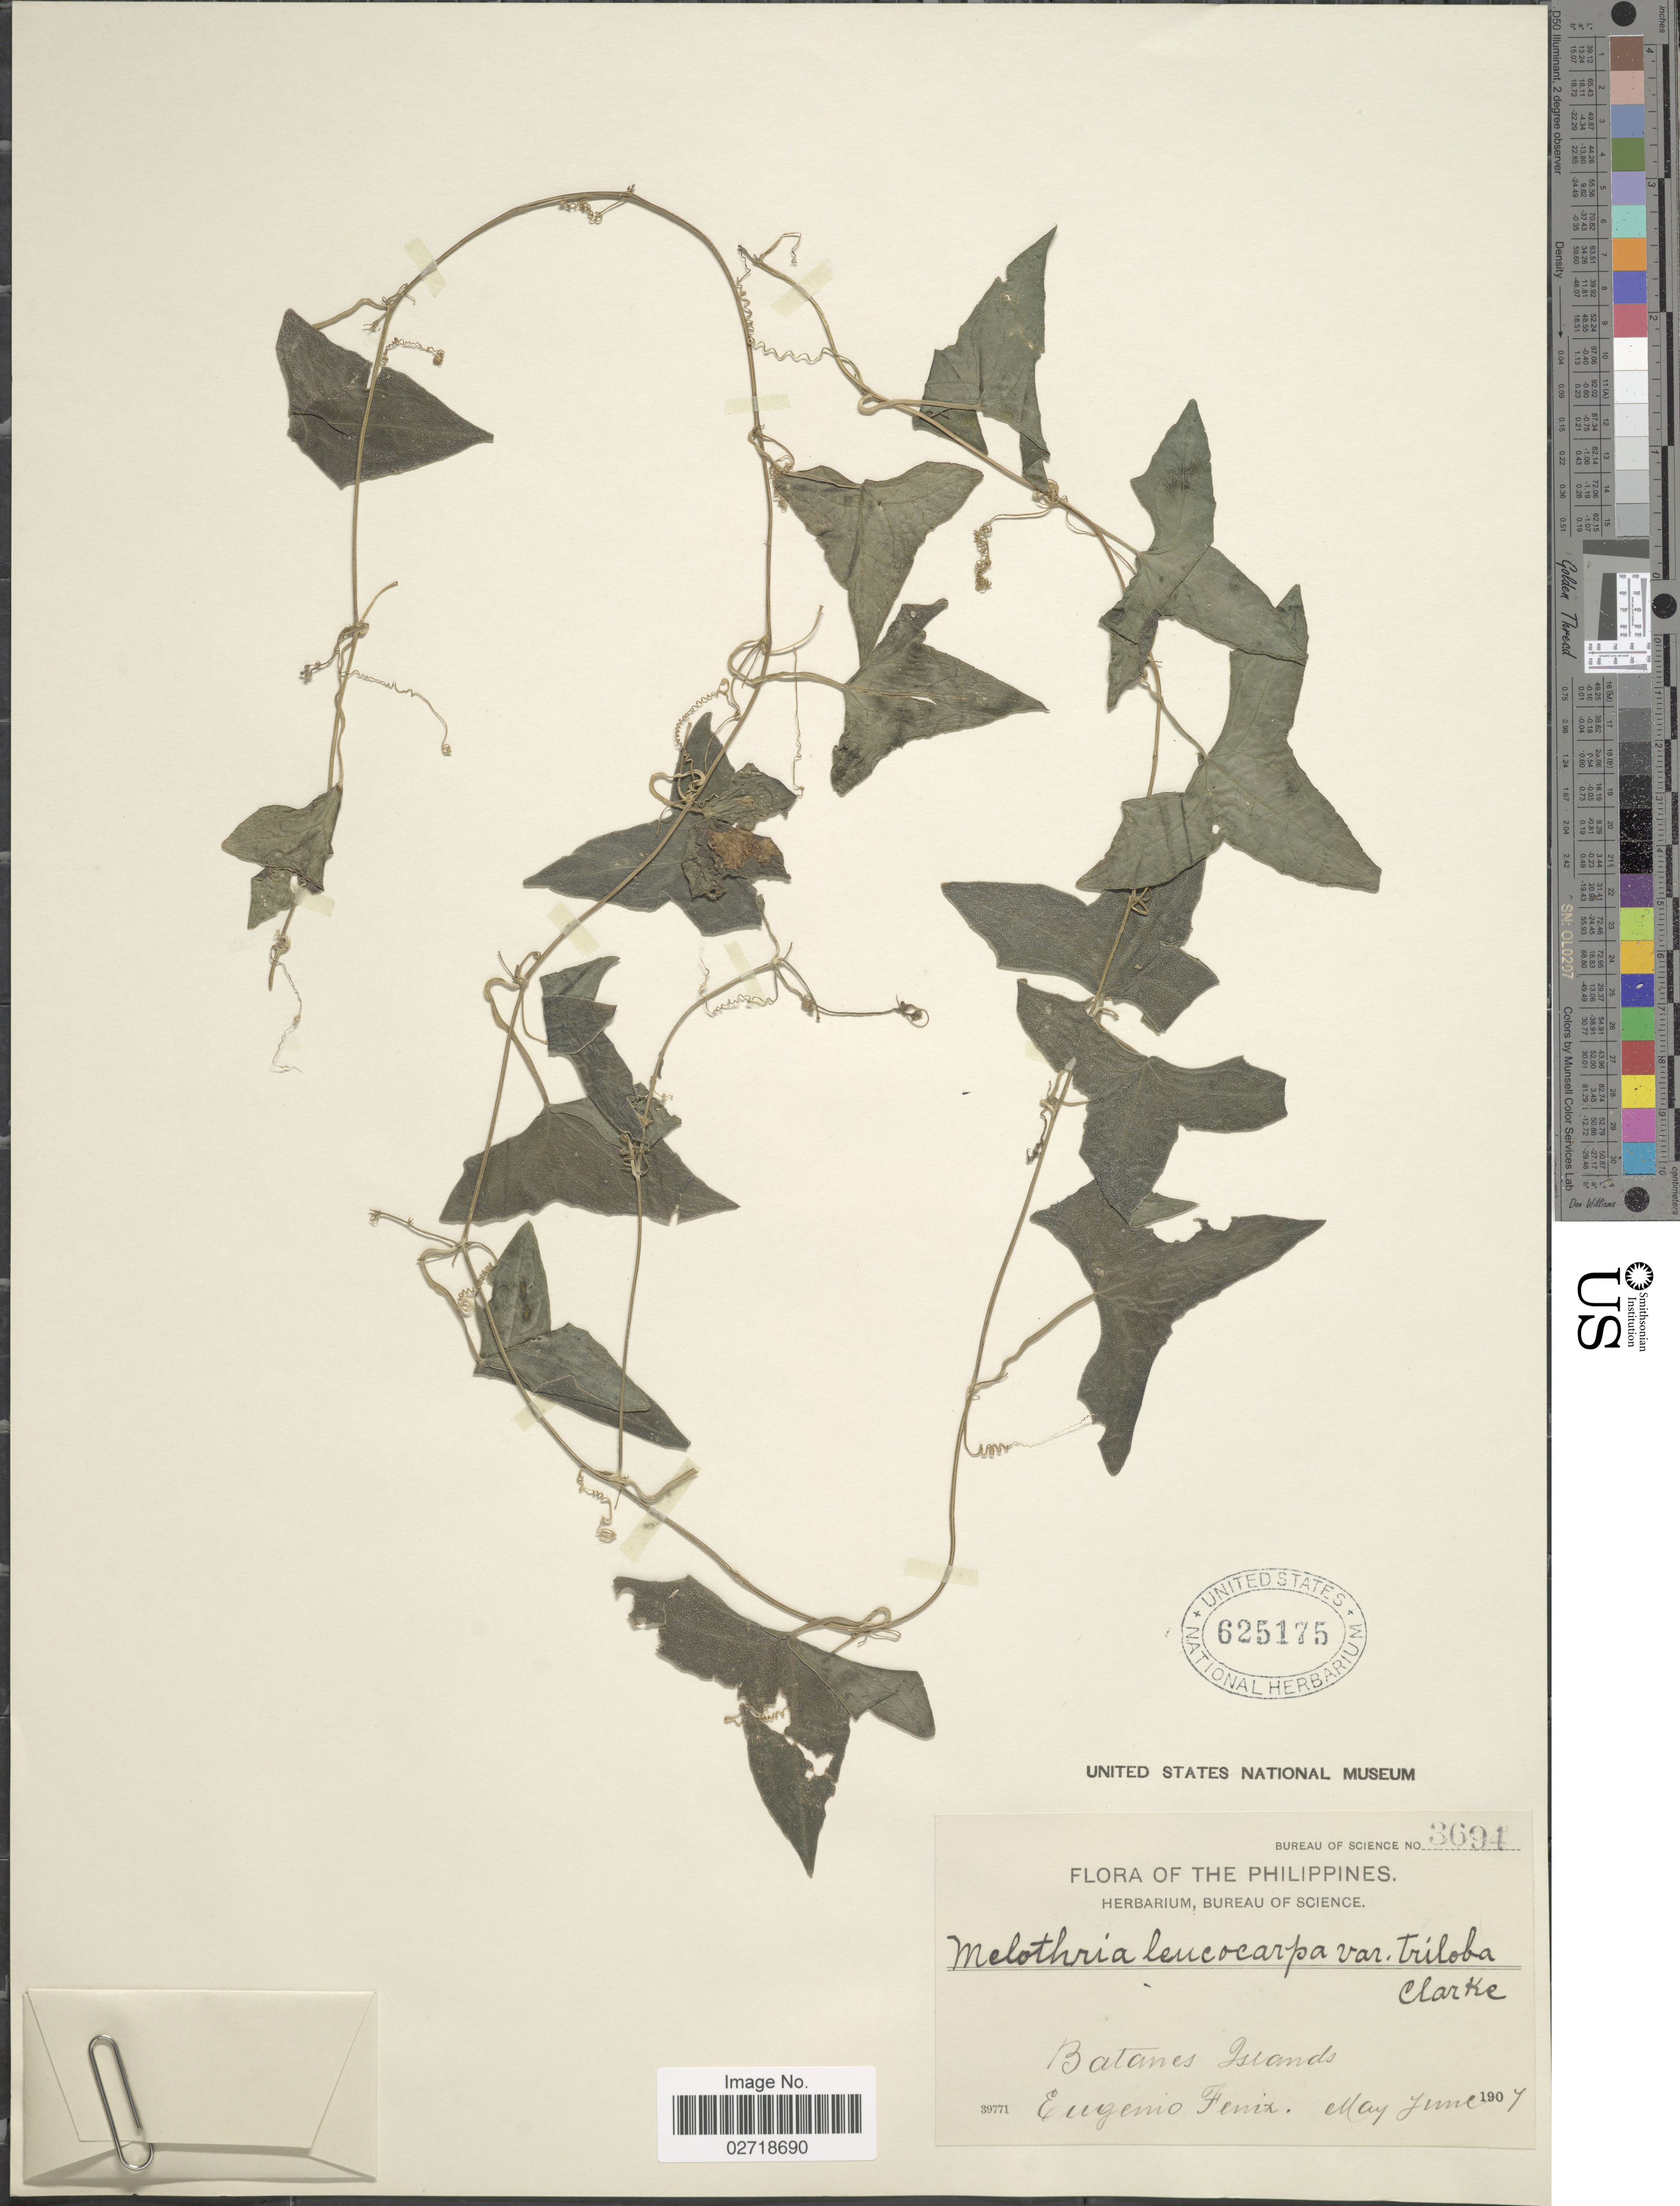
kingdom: Plantae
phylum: Tracheophyta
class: Magnoliopsida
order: Cucurbitales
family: Cucurbitaceae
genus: Zehneria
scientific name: Zehneria sp.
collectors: E. Fénix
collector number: Bureau of Science 3694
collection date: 1907-05/1907-06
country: Philippines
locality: Batanes Islands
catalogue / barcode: US 625175